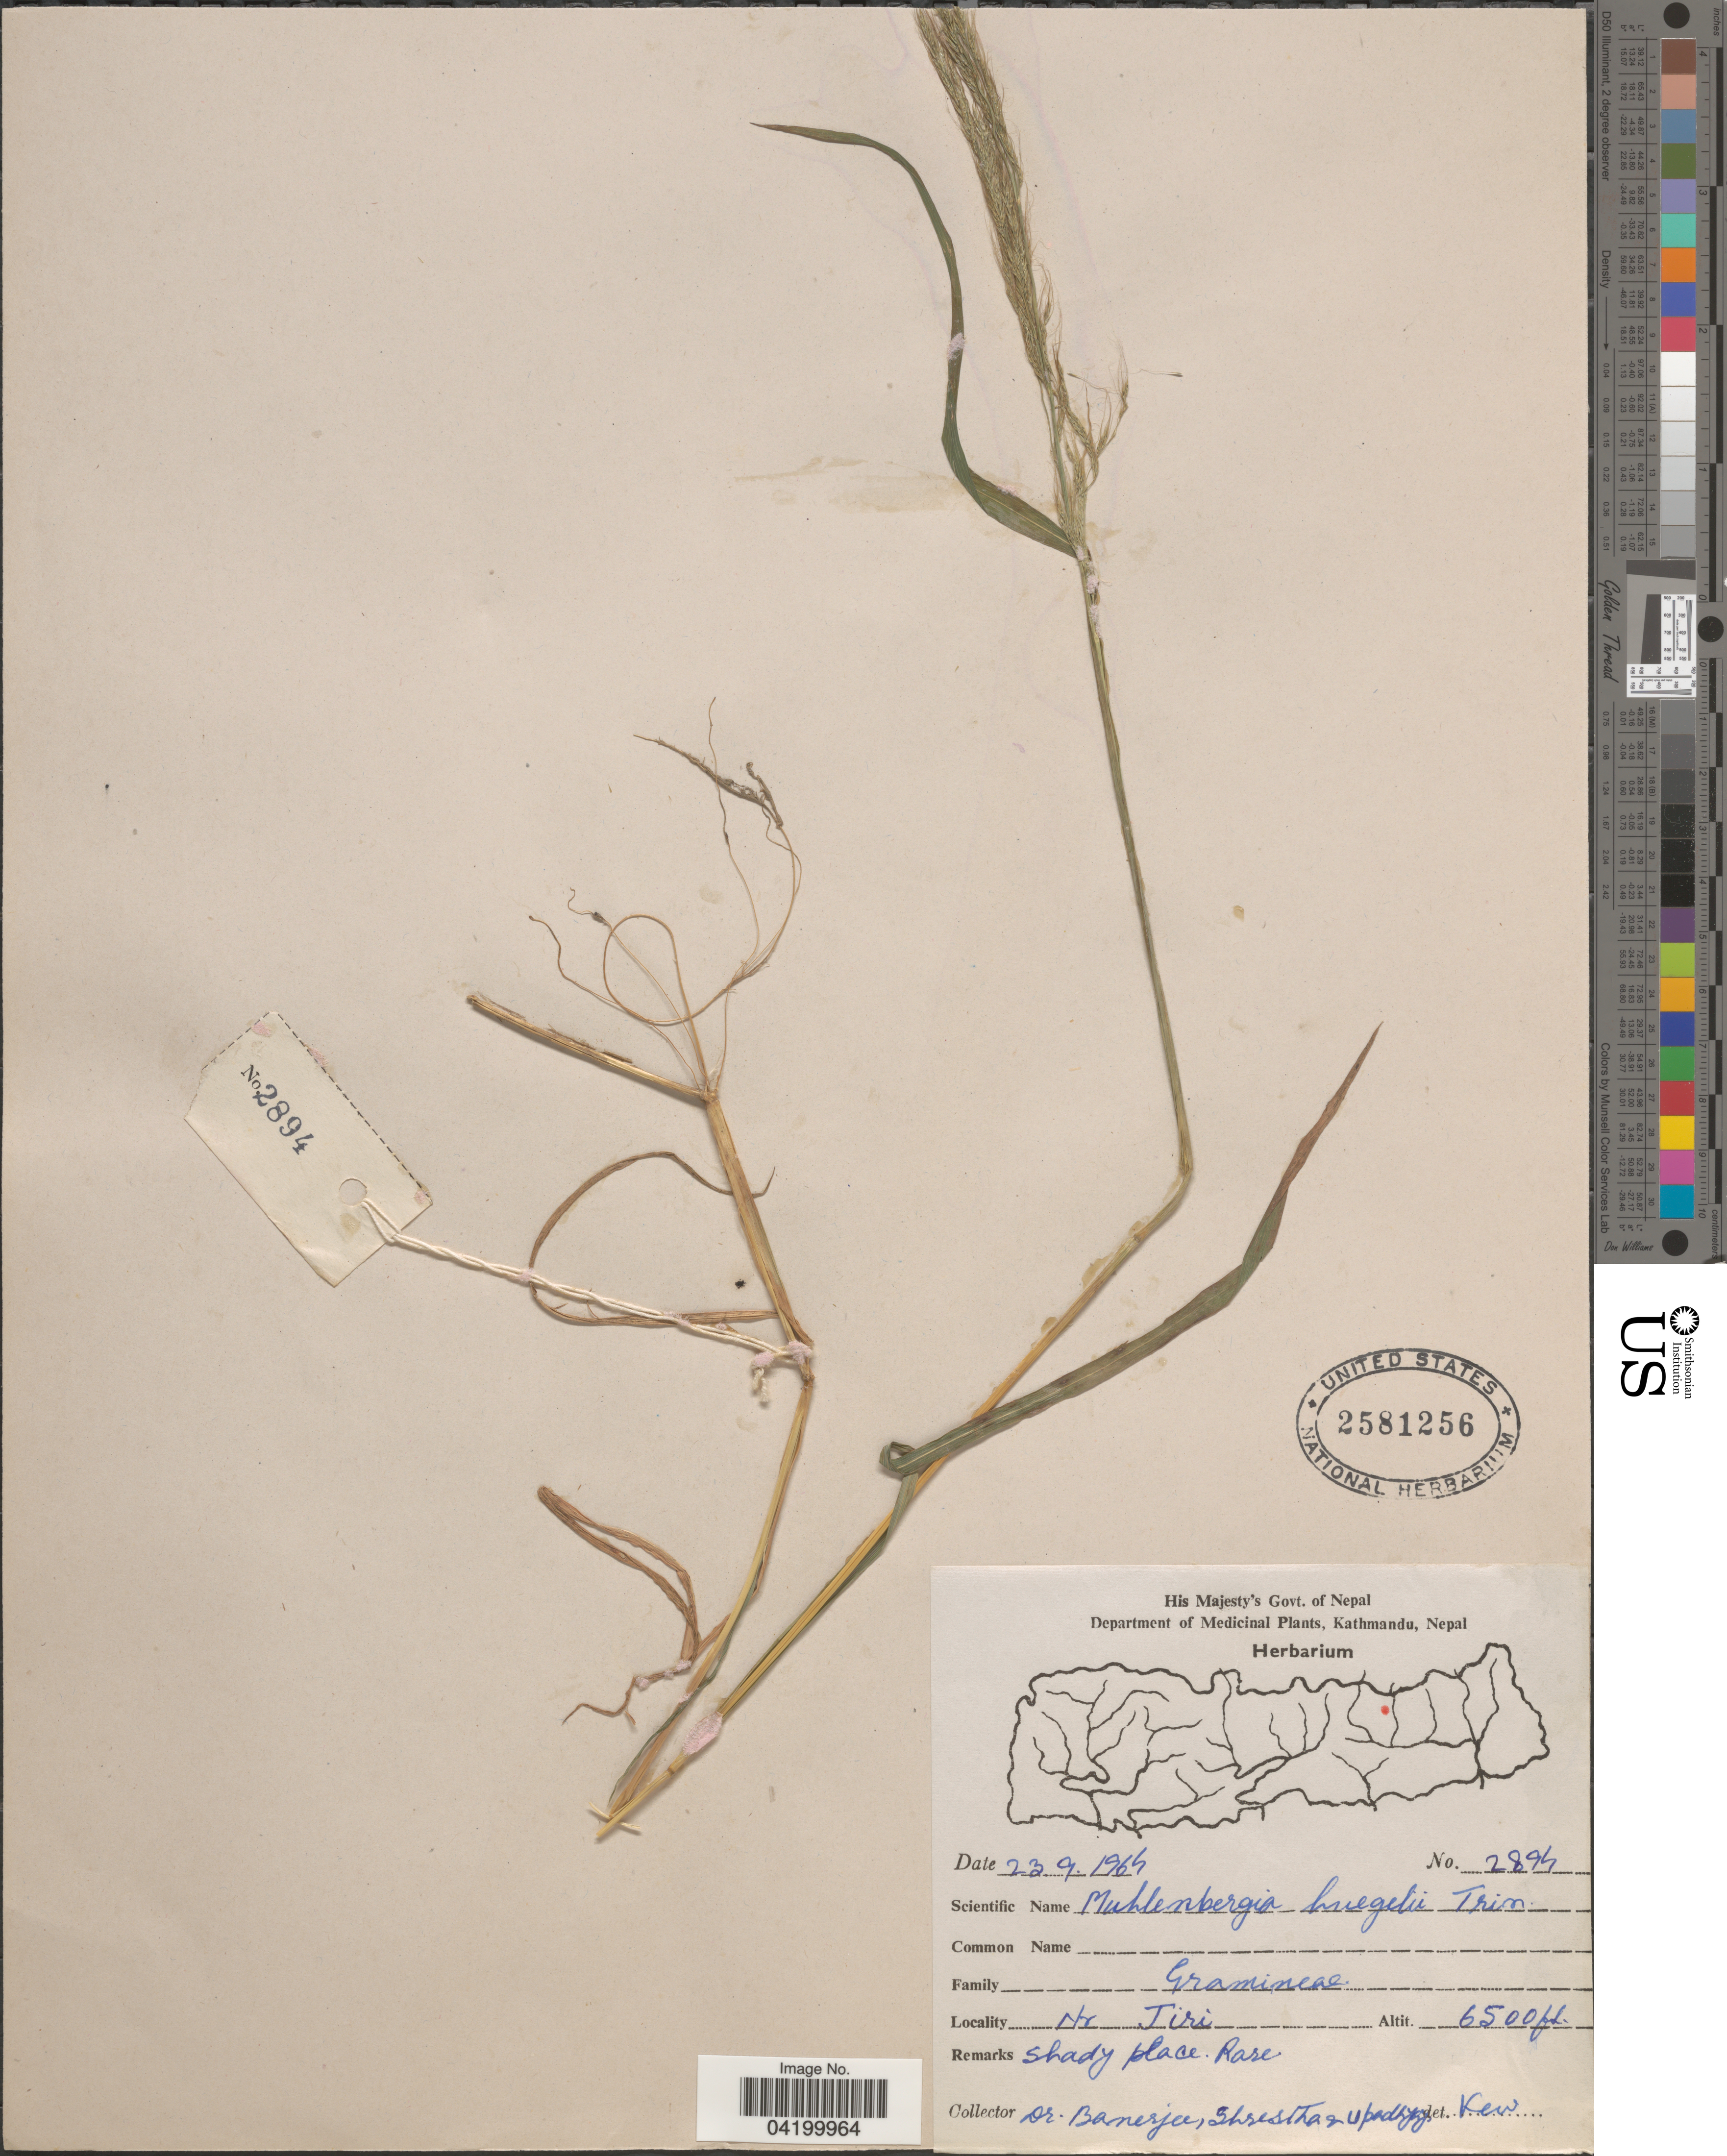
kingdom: Plantae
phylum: Tracheophyta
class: Liliopsida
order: Poales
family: Poaceae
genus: Muhlenbergia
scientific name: Muhlenbergia huegelii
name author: Trin.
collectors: -. Banerjee, -. Shrestha & Upadhyay, --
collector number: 2894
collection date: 1964-09-23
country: Nepal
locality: Nr Tiri.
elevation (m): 1981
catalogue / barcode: US 2581256